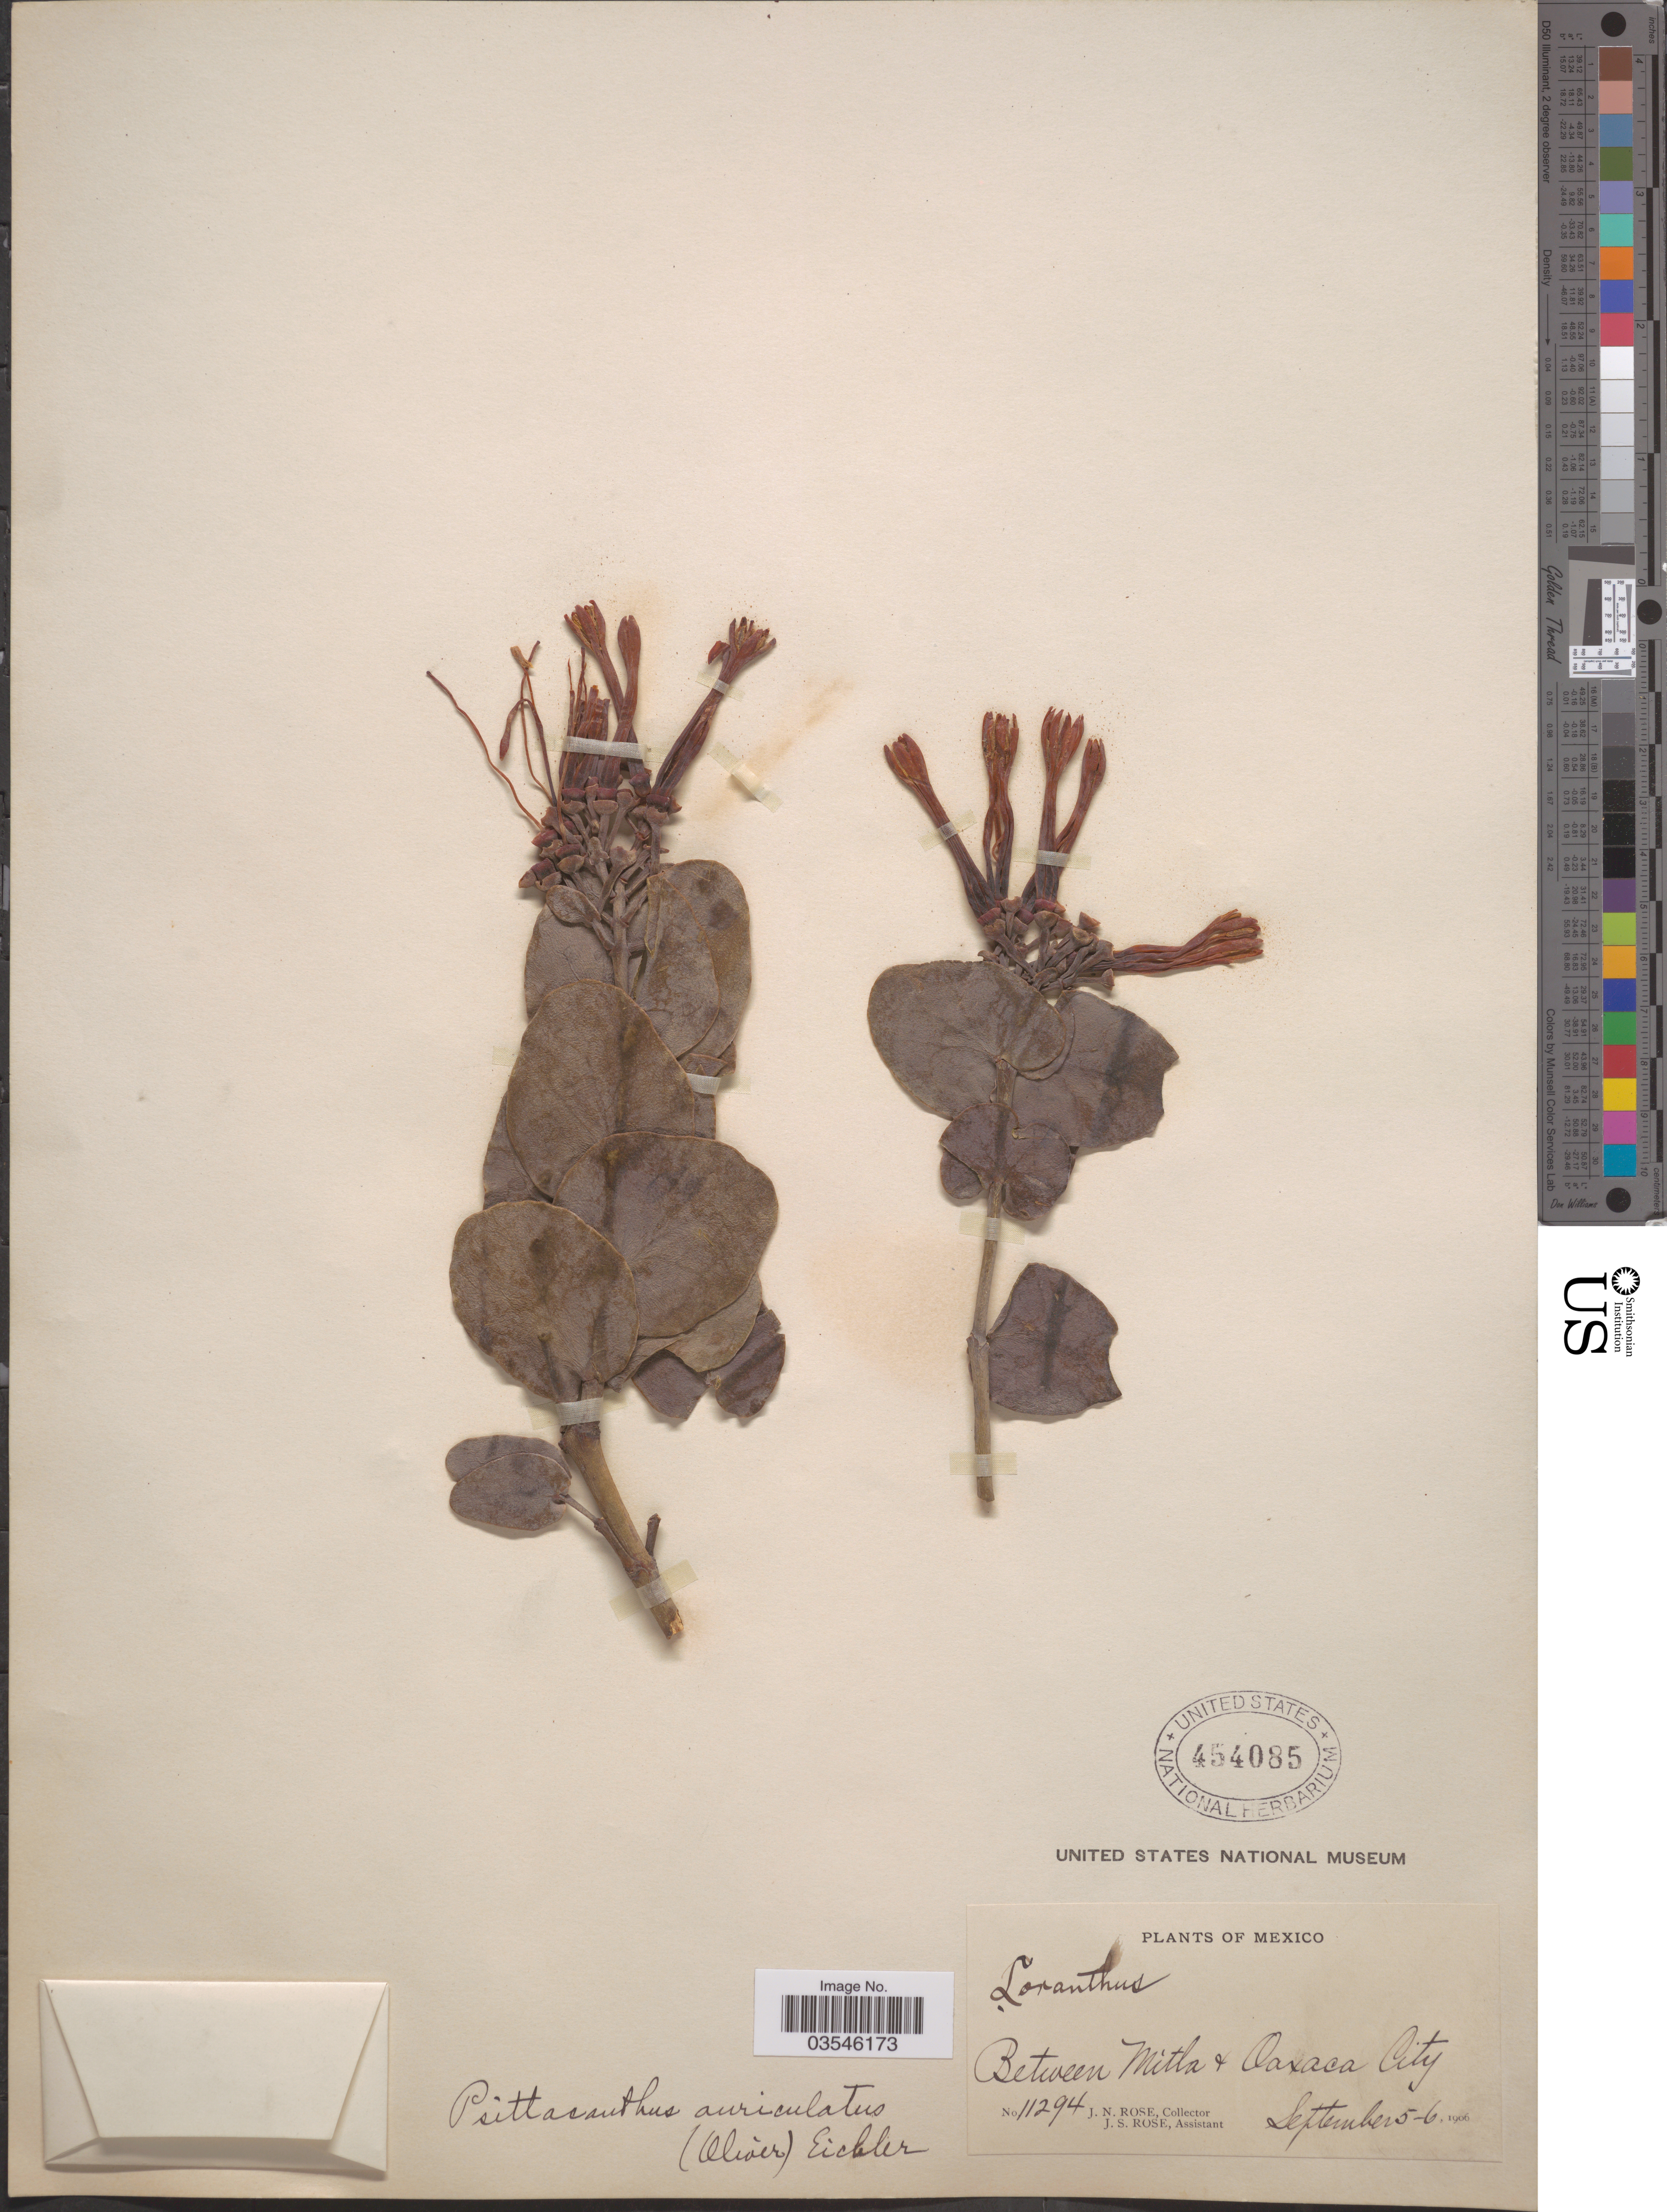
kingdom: Plantae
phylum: Tracheophyta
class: Magnoliopsida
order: Santalales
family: Loranthaceae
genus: Psittacanthus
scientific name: Psittacanthus auriculatus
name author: (Oliv.) Eichler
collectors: J. N. Rose & J. S. Rose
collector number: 11294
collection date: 1906-09-05/1906-09-06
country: Mexico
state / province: Oaxaca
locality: Between Mitla & Oaxaca City.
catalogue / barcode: US 454085